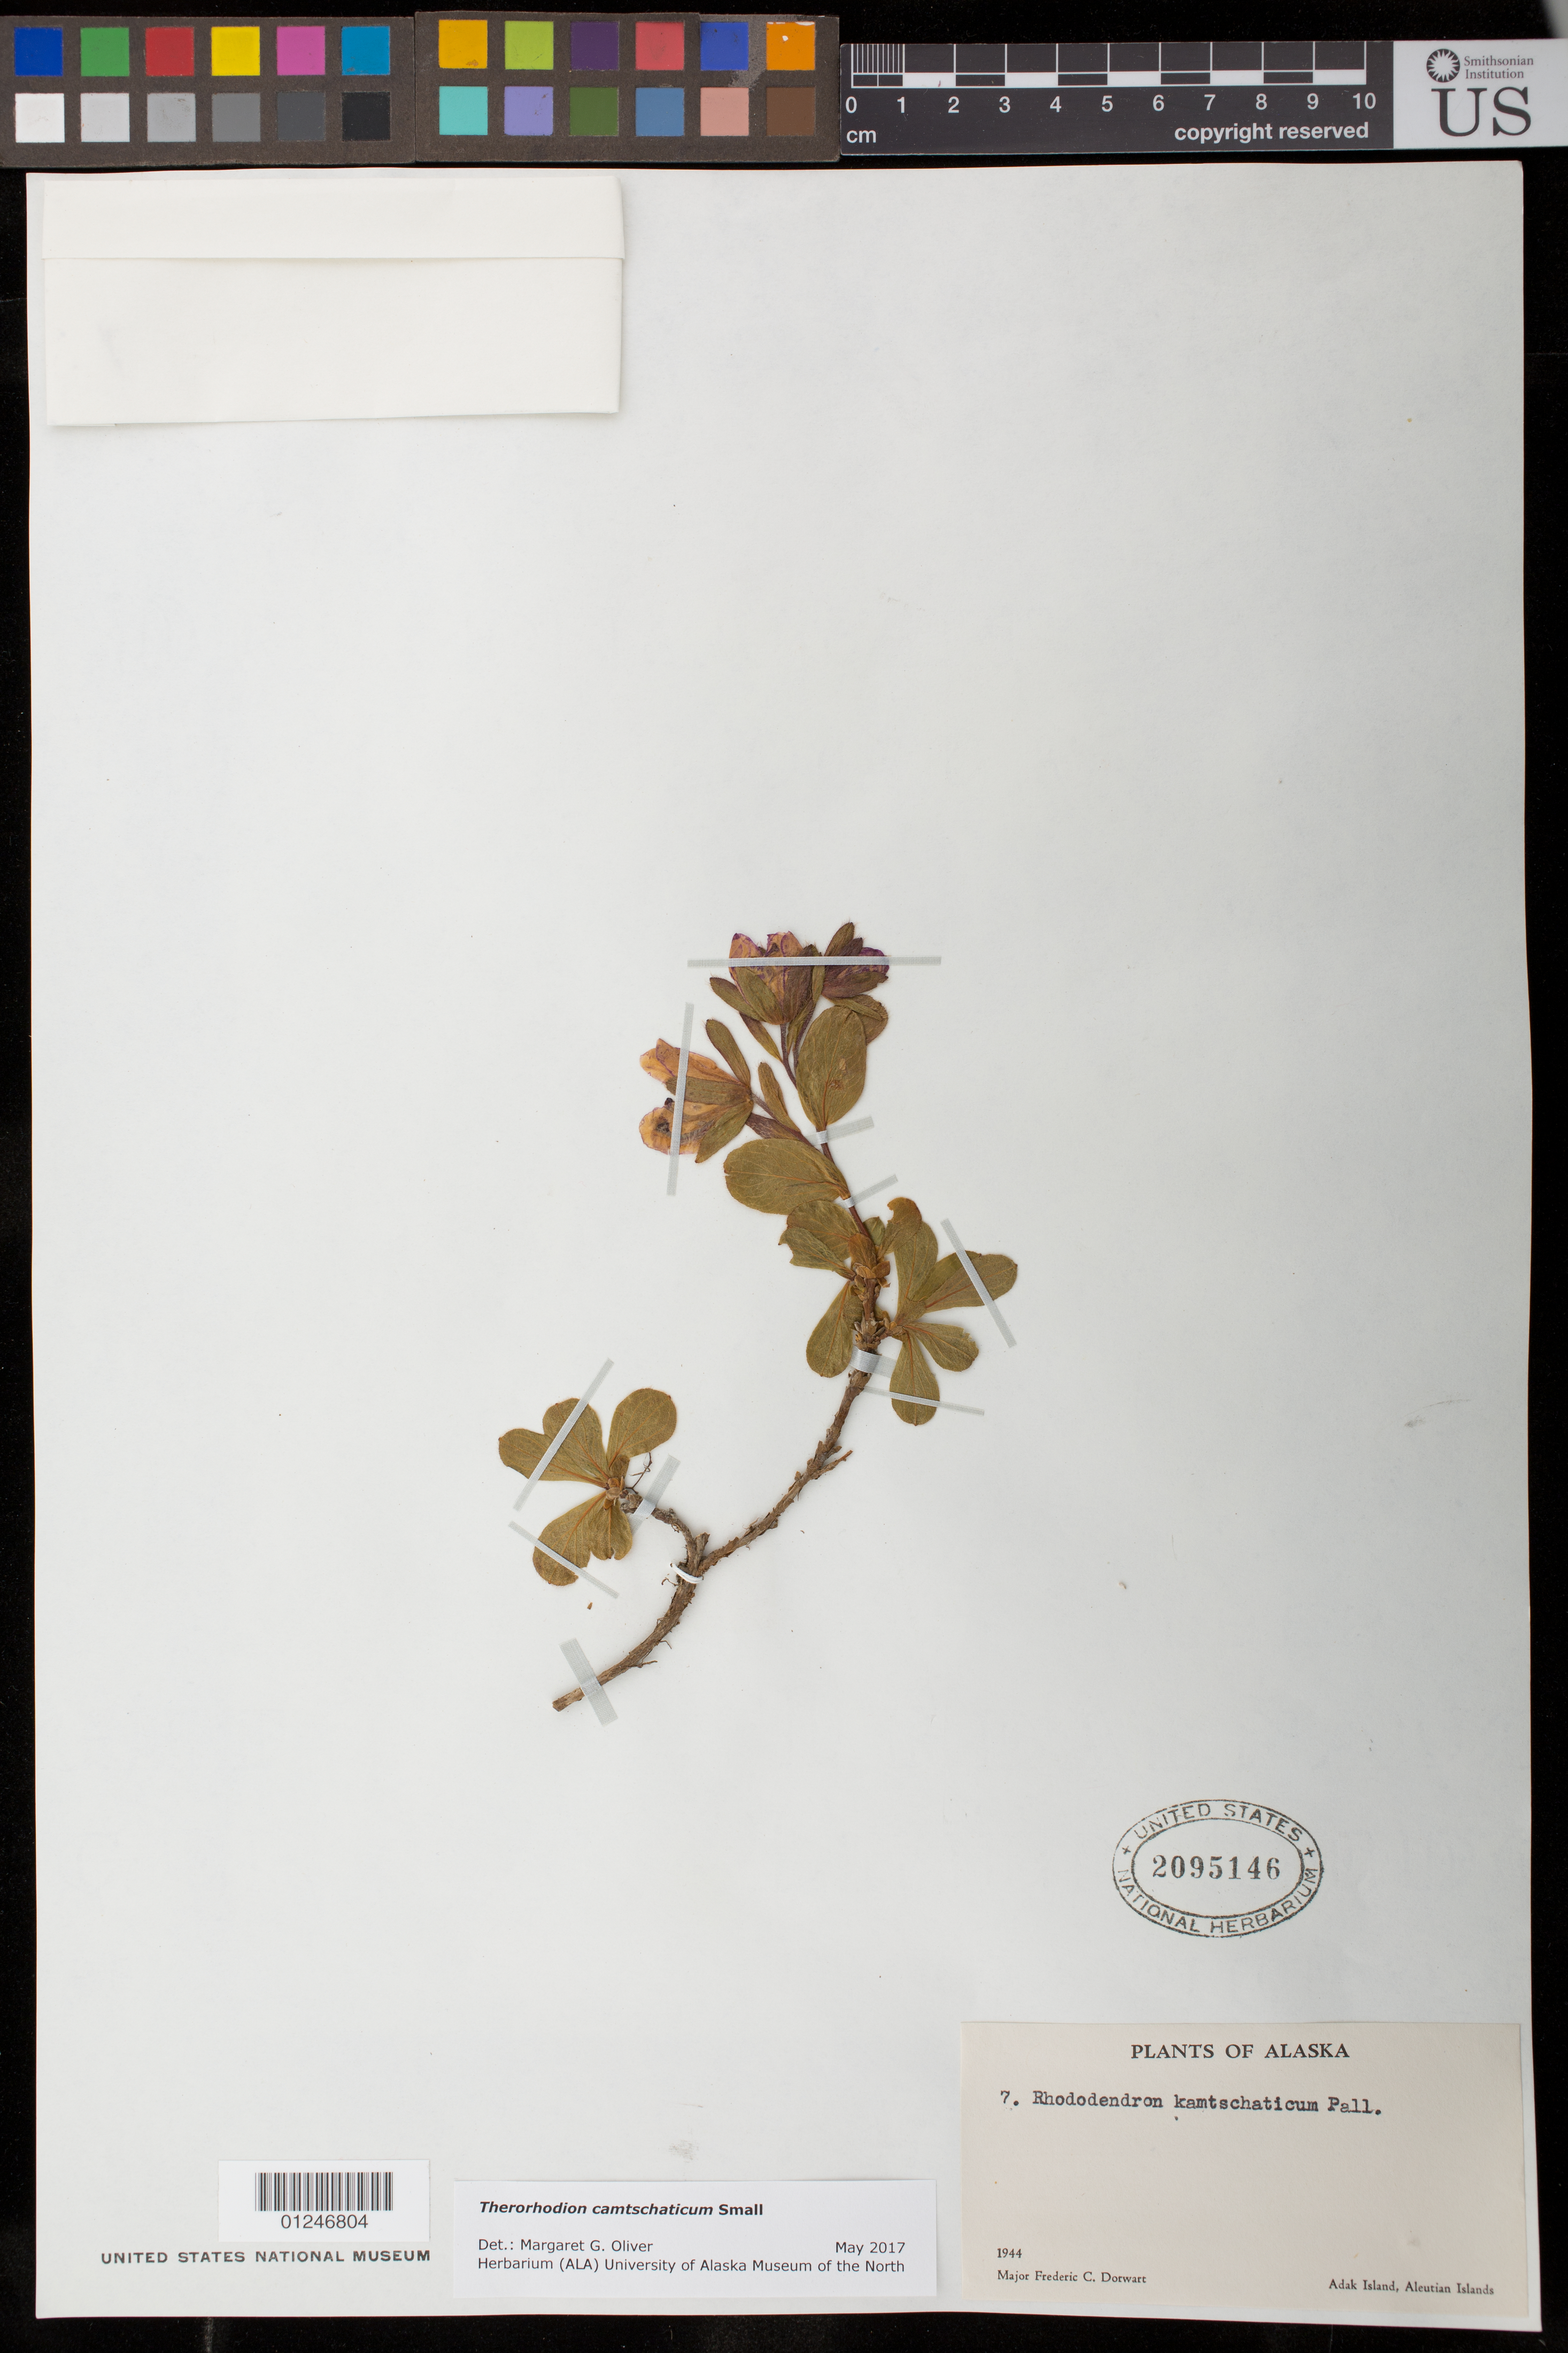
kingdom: Plantae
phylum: Tracheophyta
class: Magnoliopsida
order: Ericales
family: Ericaceae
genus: Therorhodion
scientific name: Therorhodion camtschaticum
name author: (Pall.) Small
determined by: Oliver, M. G., (ALA), University of Alaska Museum of the North (UNITED STATES)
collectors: F. Dorwart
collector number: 7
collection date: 1944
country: United States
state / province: Alaska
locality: Adak Island, Aleutian Islands.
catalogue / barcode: US 2095146